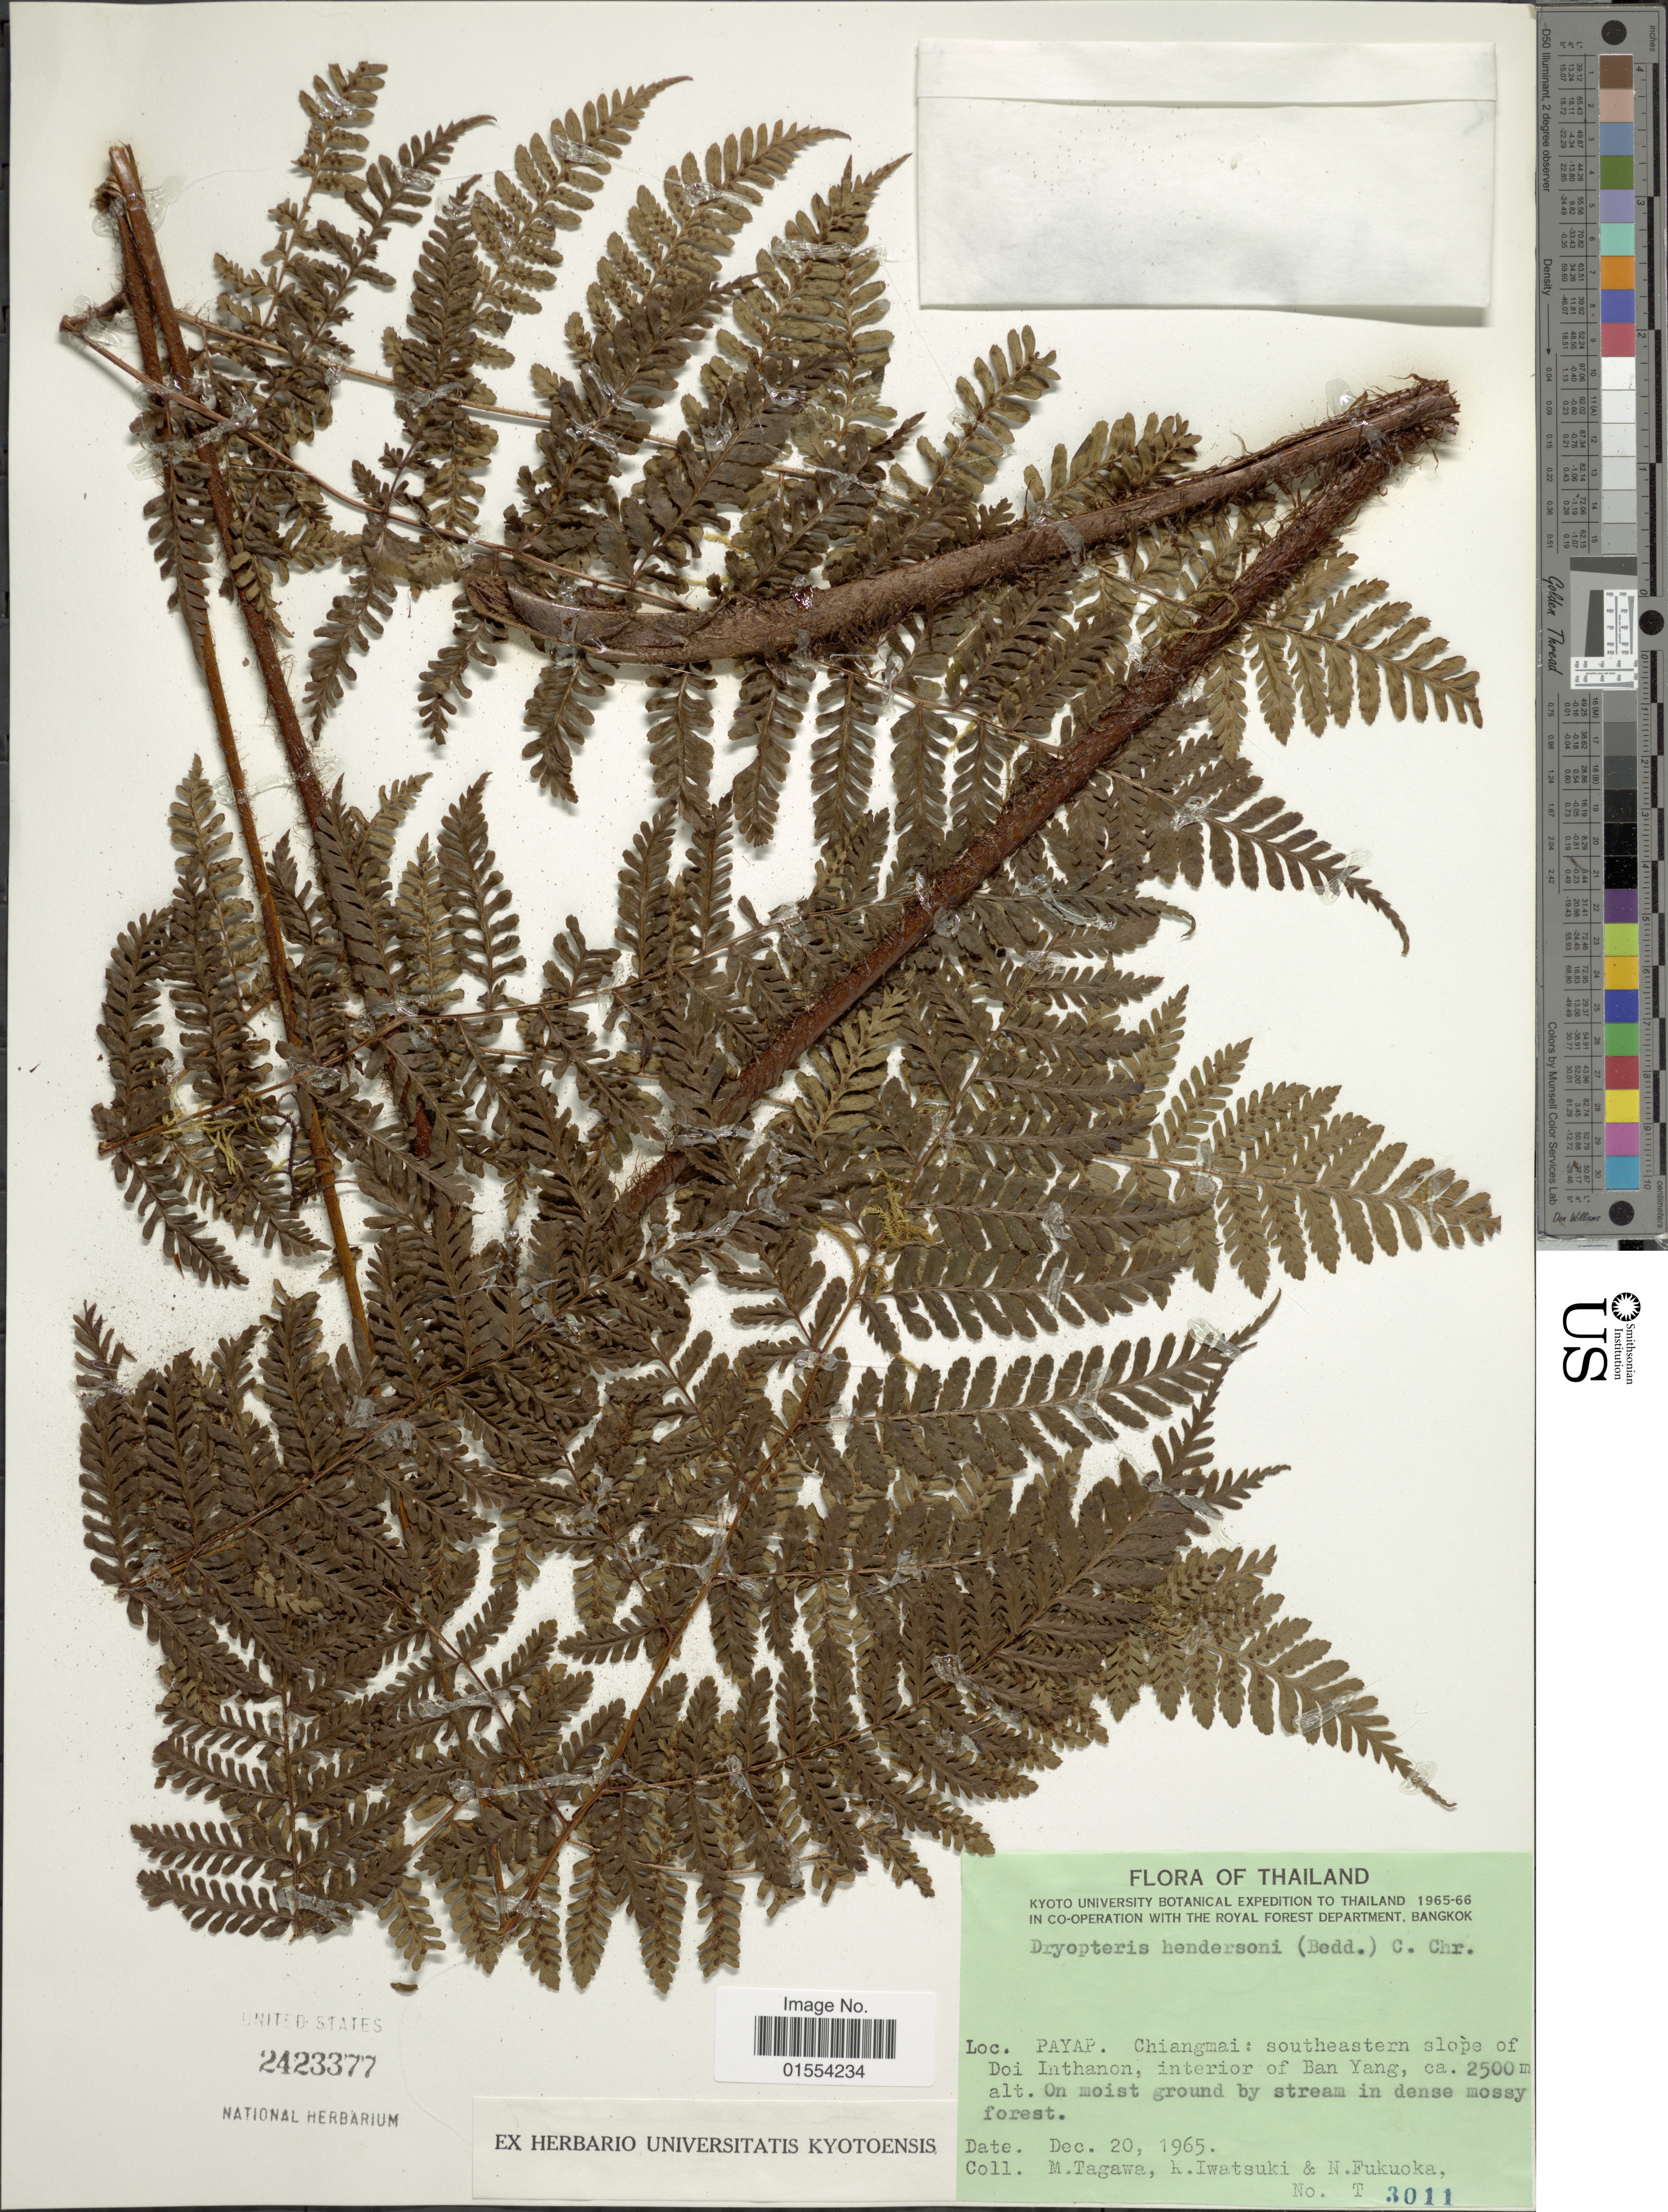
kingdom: Plantae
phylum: Tracheophyta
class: Polypodiopsida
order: Polypodiales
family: Dryopteridaceae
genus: Dryopteris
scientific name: Dryopteris hendersonii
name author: (Bedd.) C. Chr.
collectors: M. Tagawa, K. Iwatsuki & N. Fukuoka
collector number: T3011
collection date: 1965-12-20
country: Thailand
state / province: Chiang Mai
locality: Thailand, Payap, Chiangmai: southearstern slope of Doi Inthanon, interior of Ban Yang.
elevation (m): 2500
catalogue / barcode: US 2423377